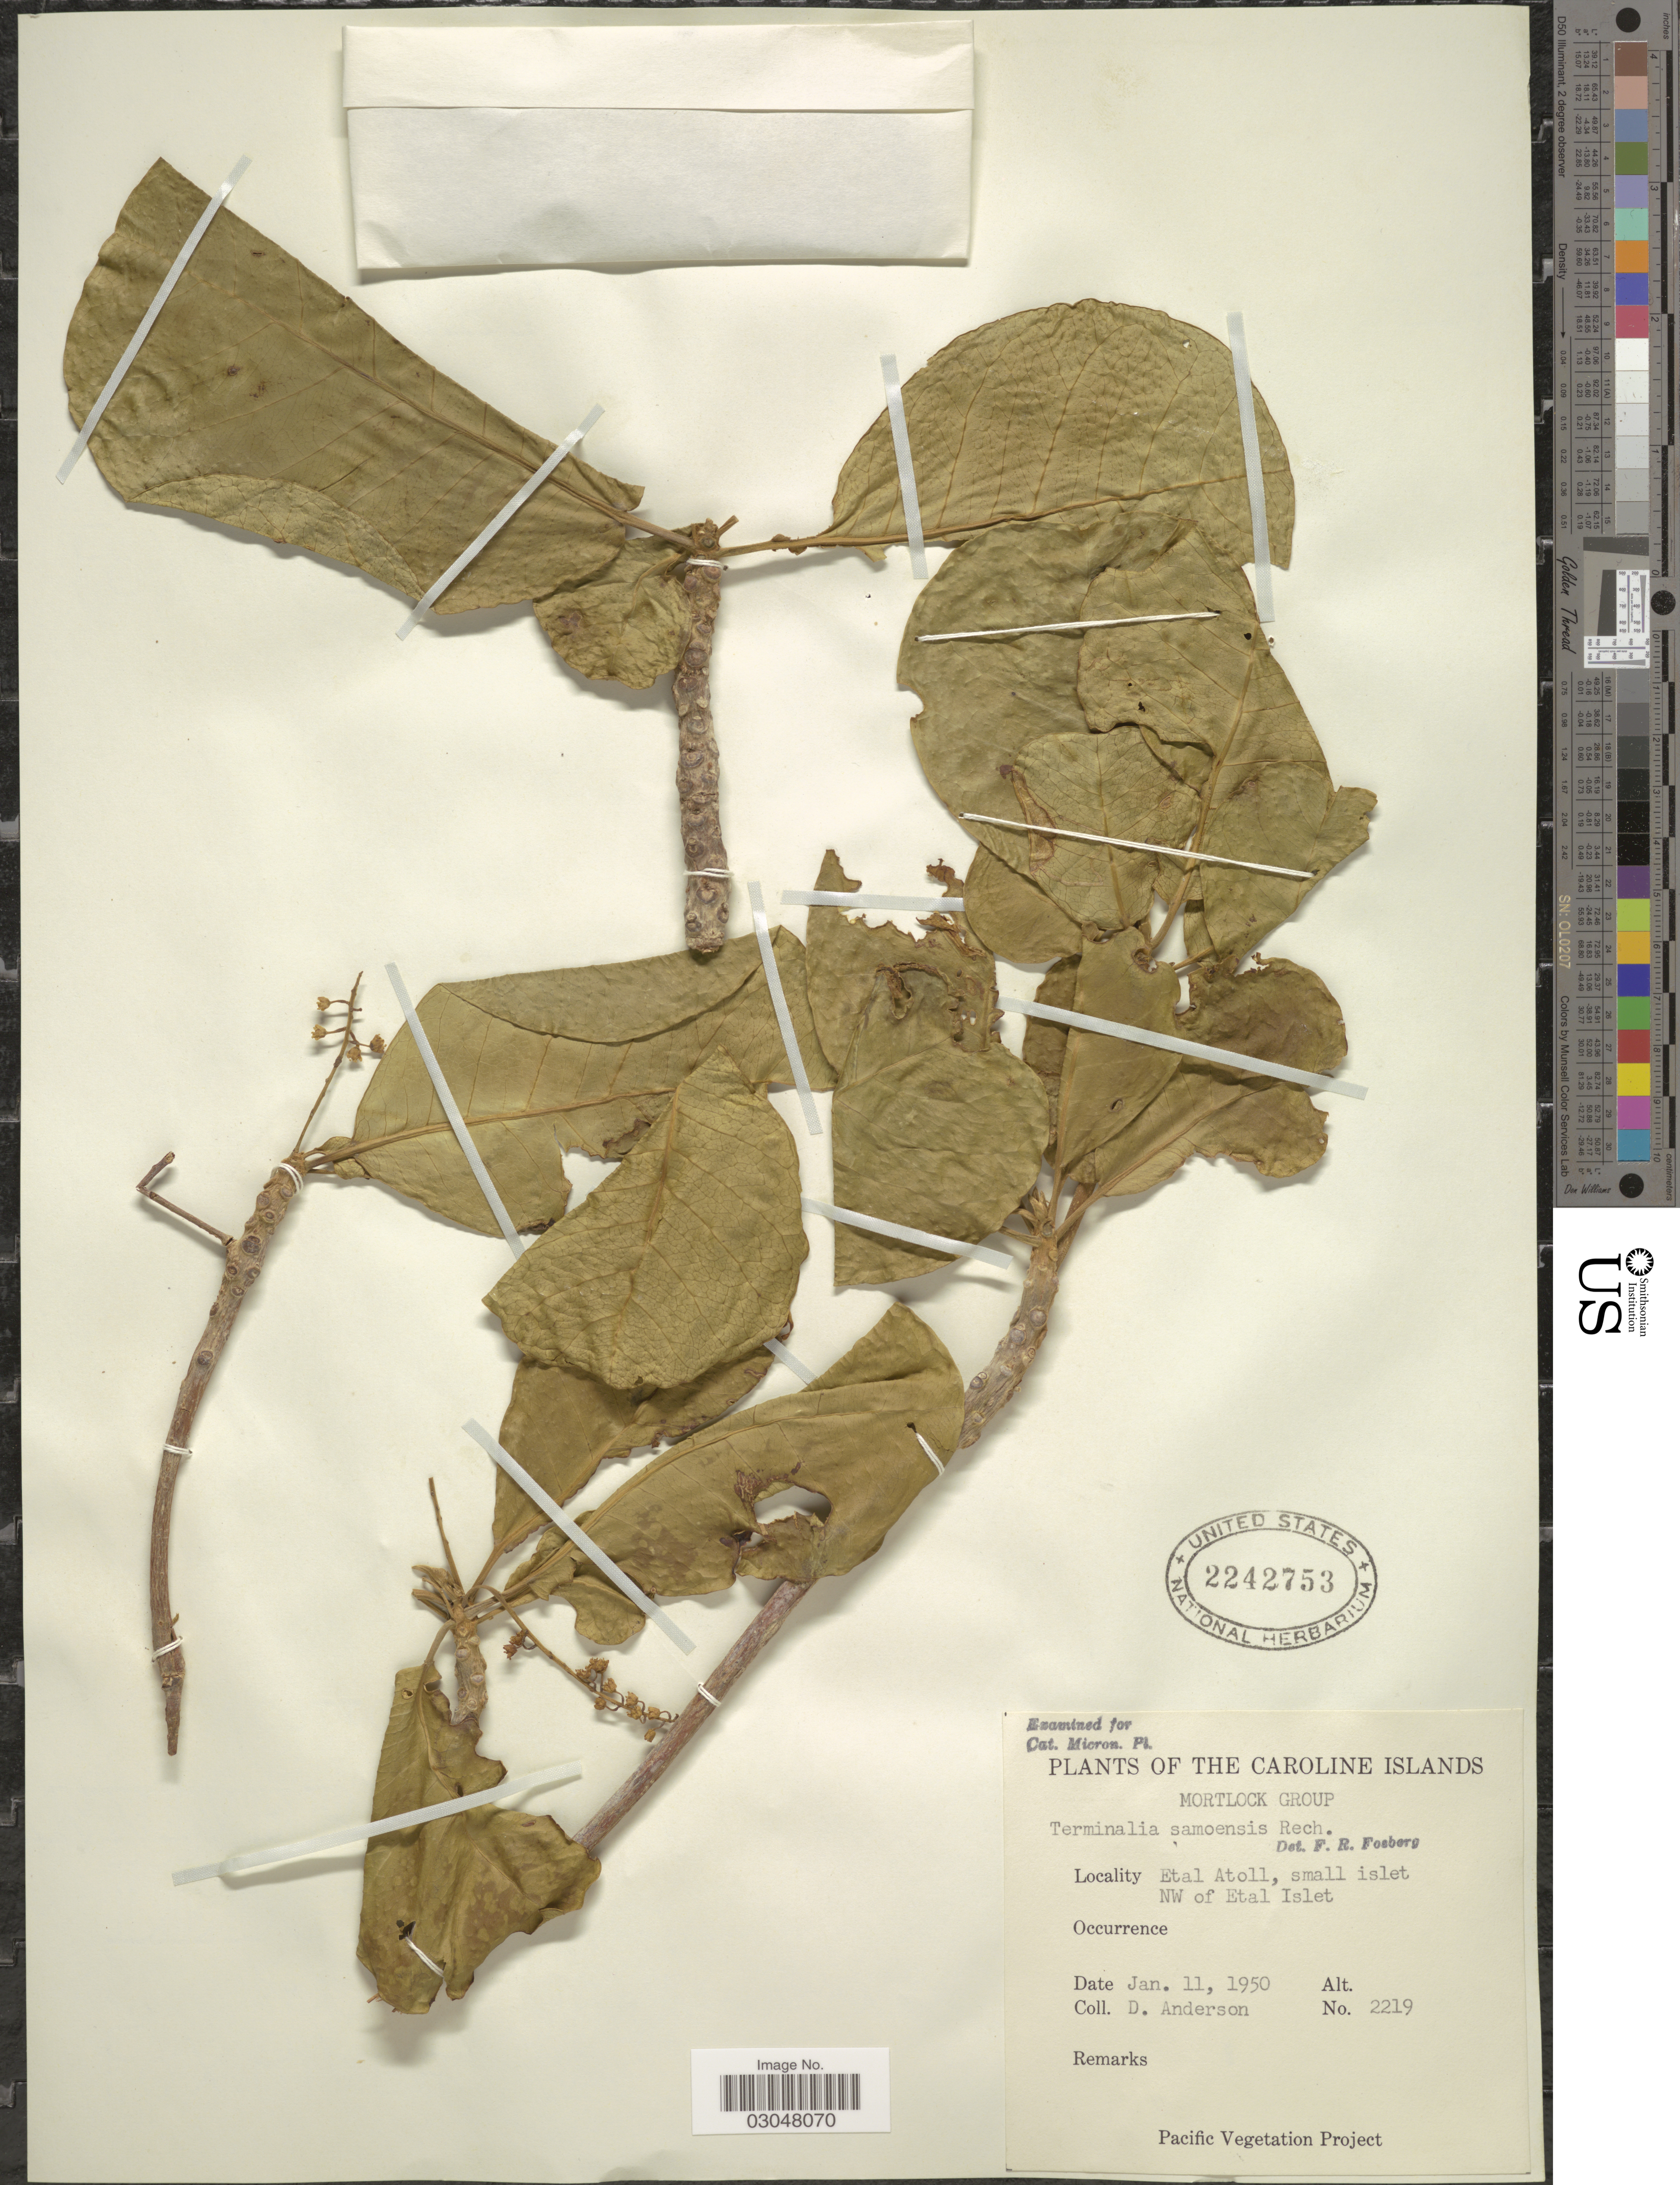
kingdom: Plantae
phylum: Tracheophyta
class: Magnoliopsida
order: Myrtales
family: Combretaceae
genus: Terminalia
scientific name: Terminalia samoensis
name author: Rech.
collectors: D. Anderson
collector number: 2219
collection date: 1950-01-11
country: Micronesia, Federated States of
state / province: Truk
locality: The Caroline Islands. Mortlock Group. Etal Atoll, small islet NW of Etal Islet.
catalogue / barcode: US 2242753